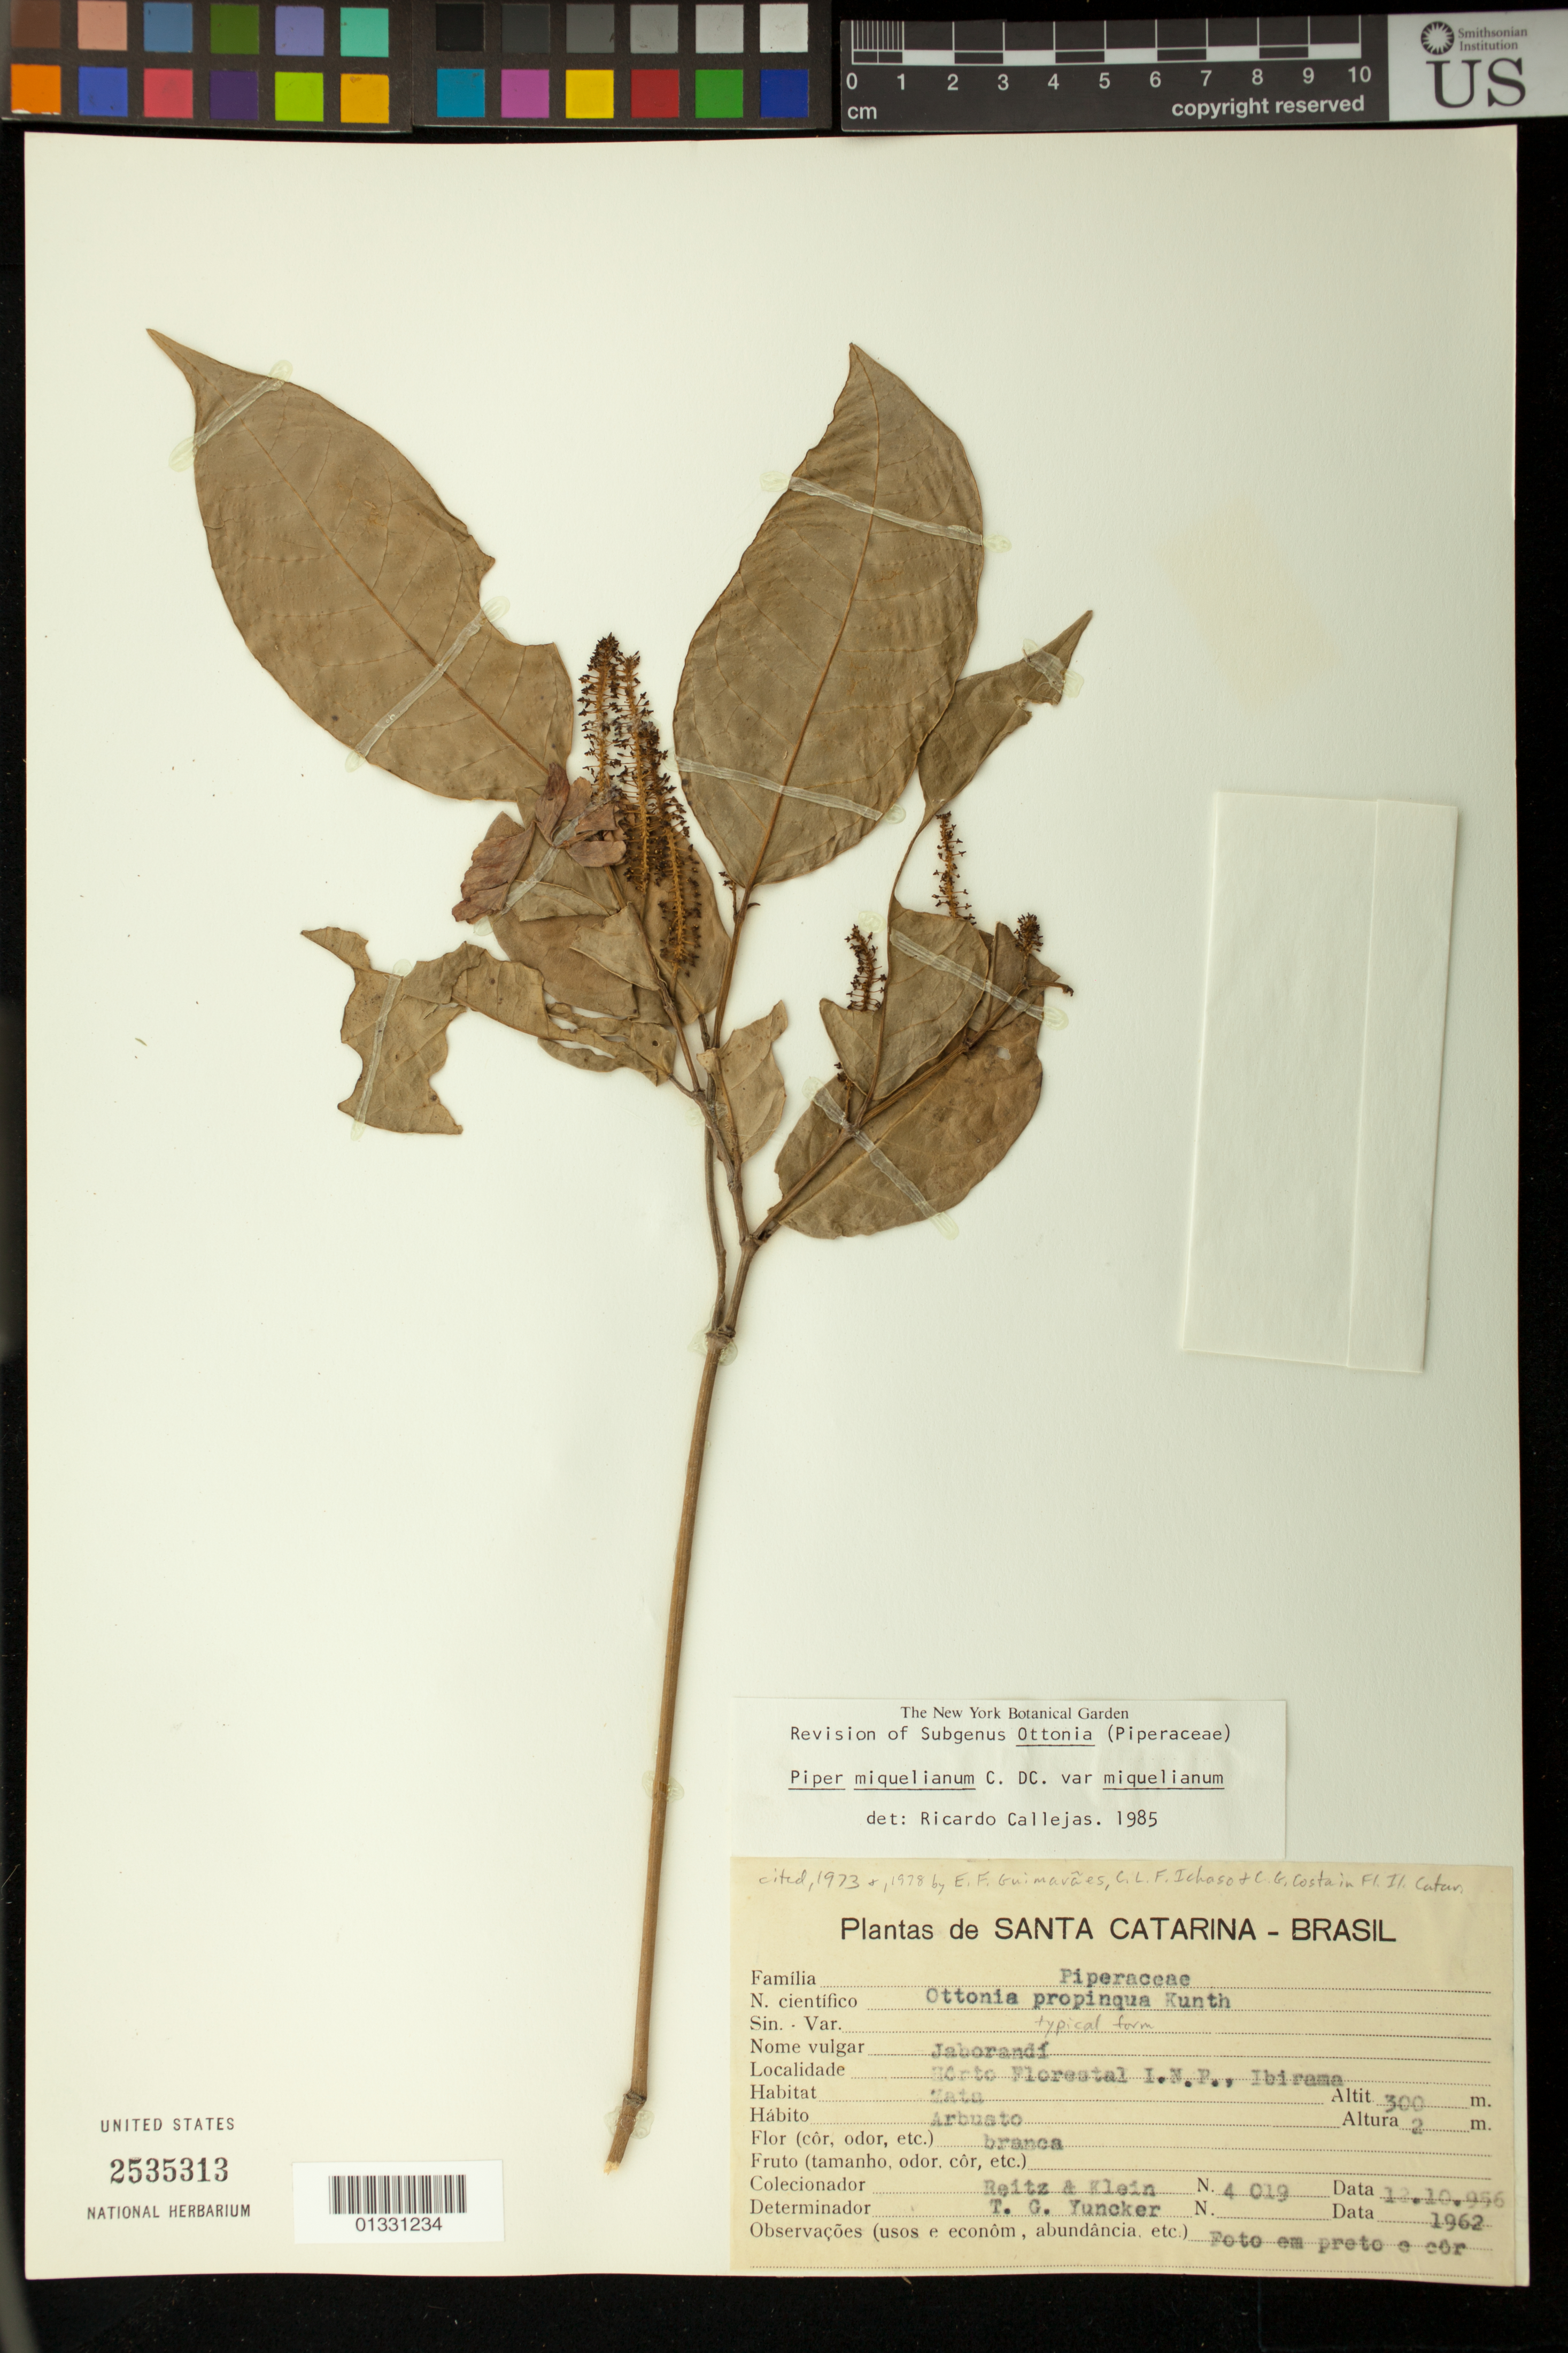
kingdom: Plantae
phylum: Tracheophyta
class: Magnoliopsida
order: Piperales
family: Piperaceae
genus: Piper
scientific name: Piper miquelianum var. miquelianum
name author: C. DC.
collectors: R. Reitz & D. Klein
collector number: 4019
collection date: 1956-10-12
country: Brazil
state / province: Santa Catarina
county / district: Ibirama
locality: Horto Florestal I.N.P.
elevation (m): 300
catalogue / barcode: US 2535313